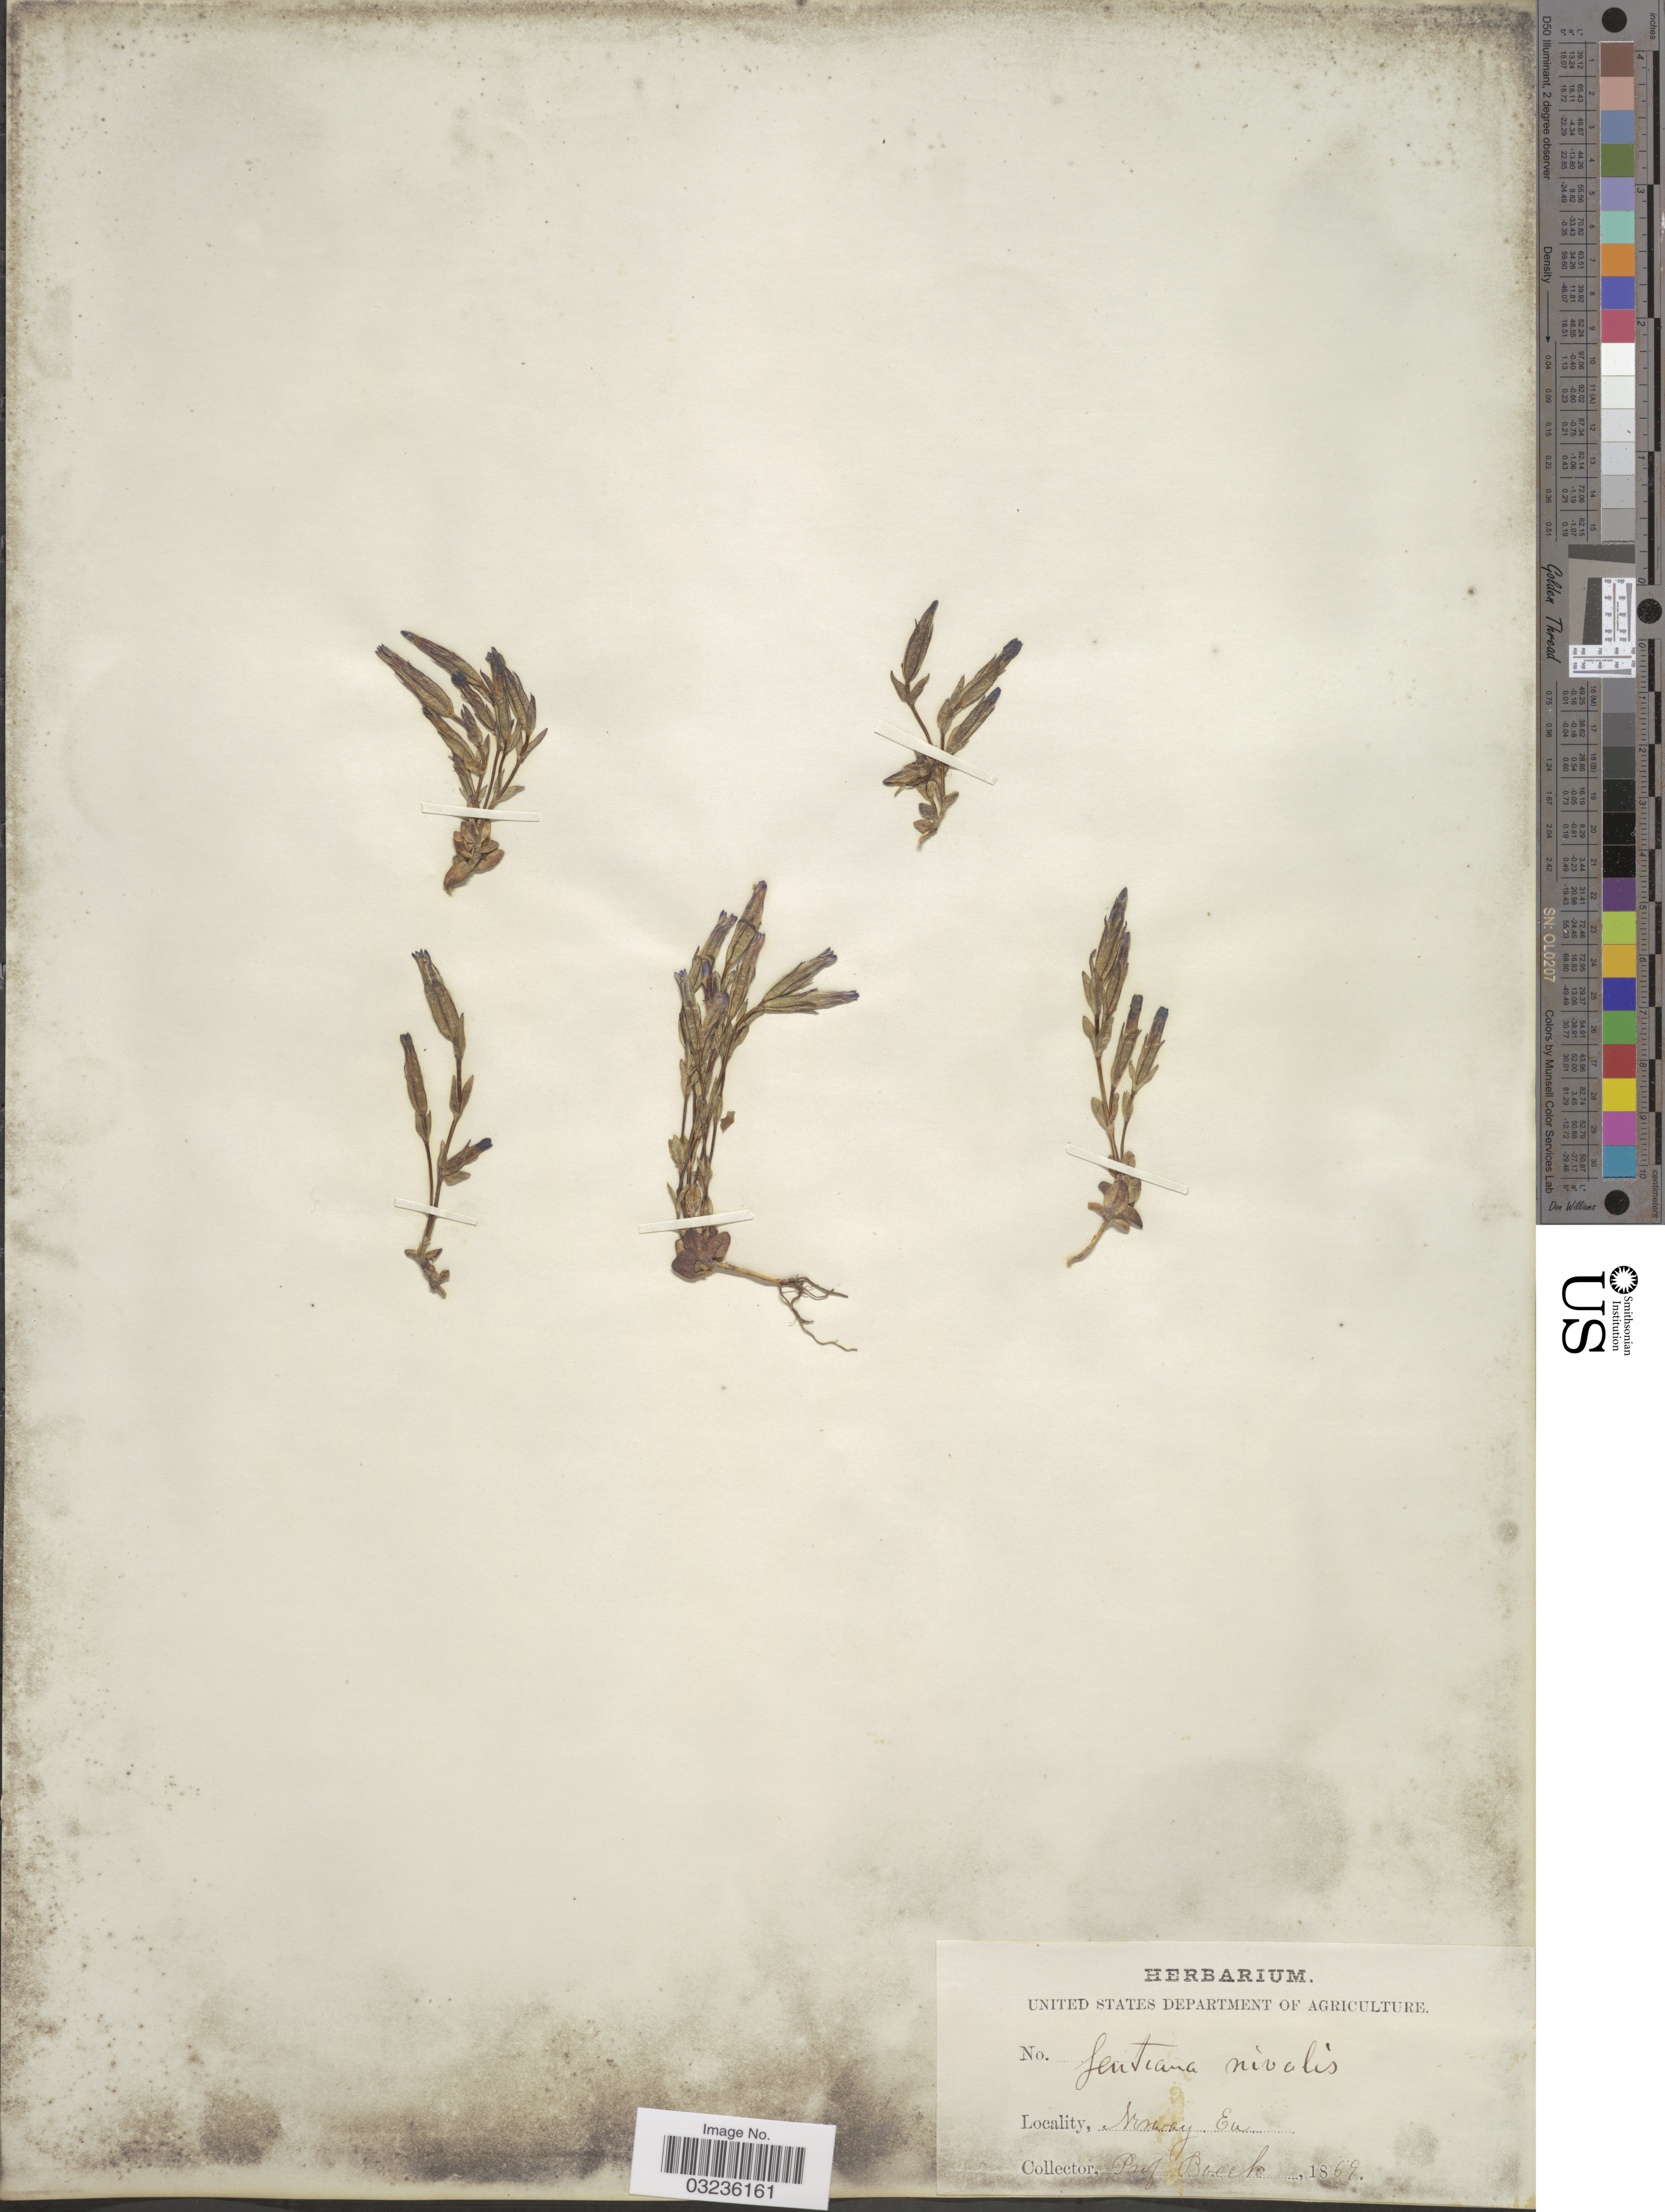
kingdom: Plantae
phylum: Tracheophyta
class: Magnoliopsida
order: Gentianales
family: Gentianaceae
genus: Gentiana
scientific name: Gentiana nivalis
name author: L.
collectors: Boeck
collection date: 1869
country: Norway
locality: Norway, Eu.